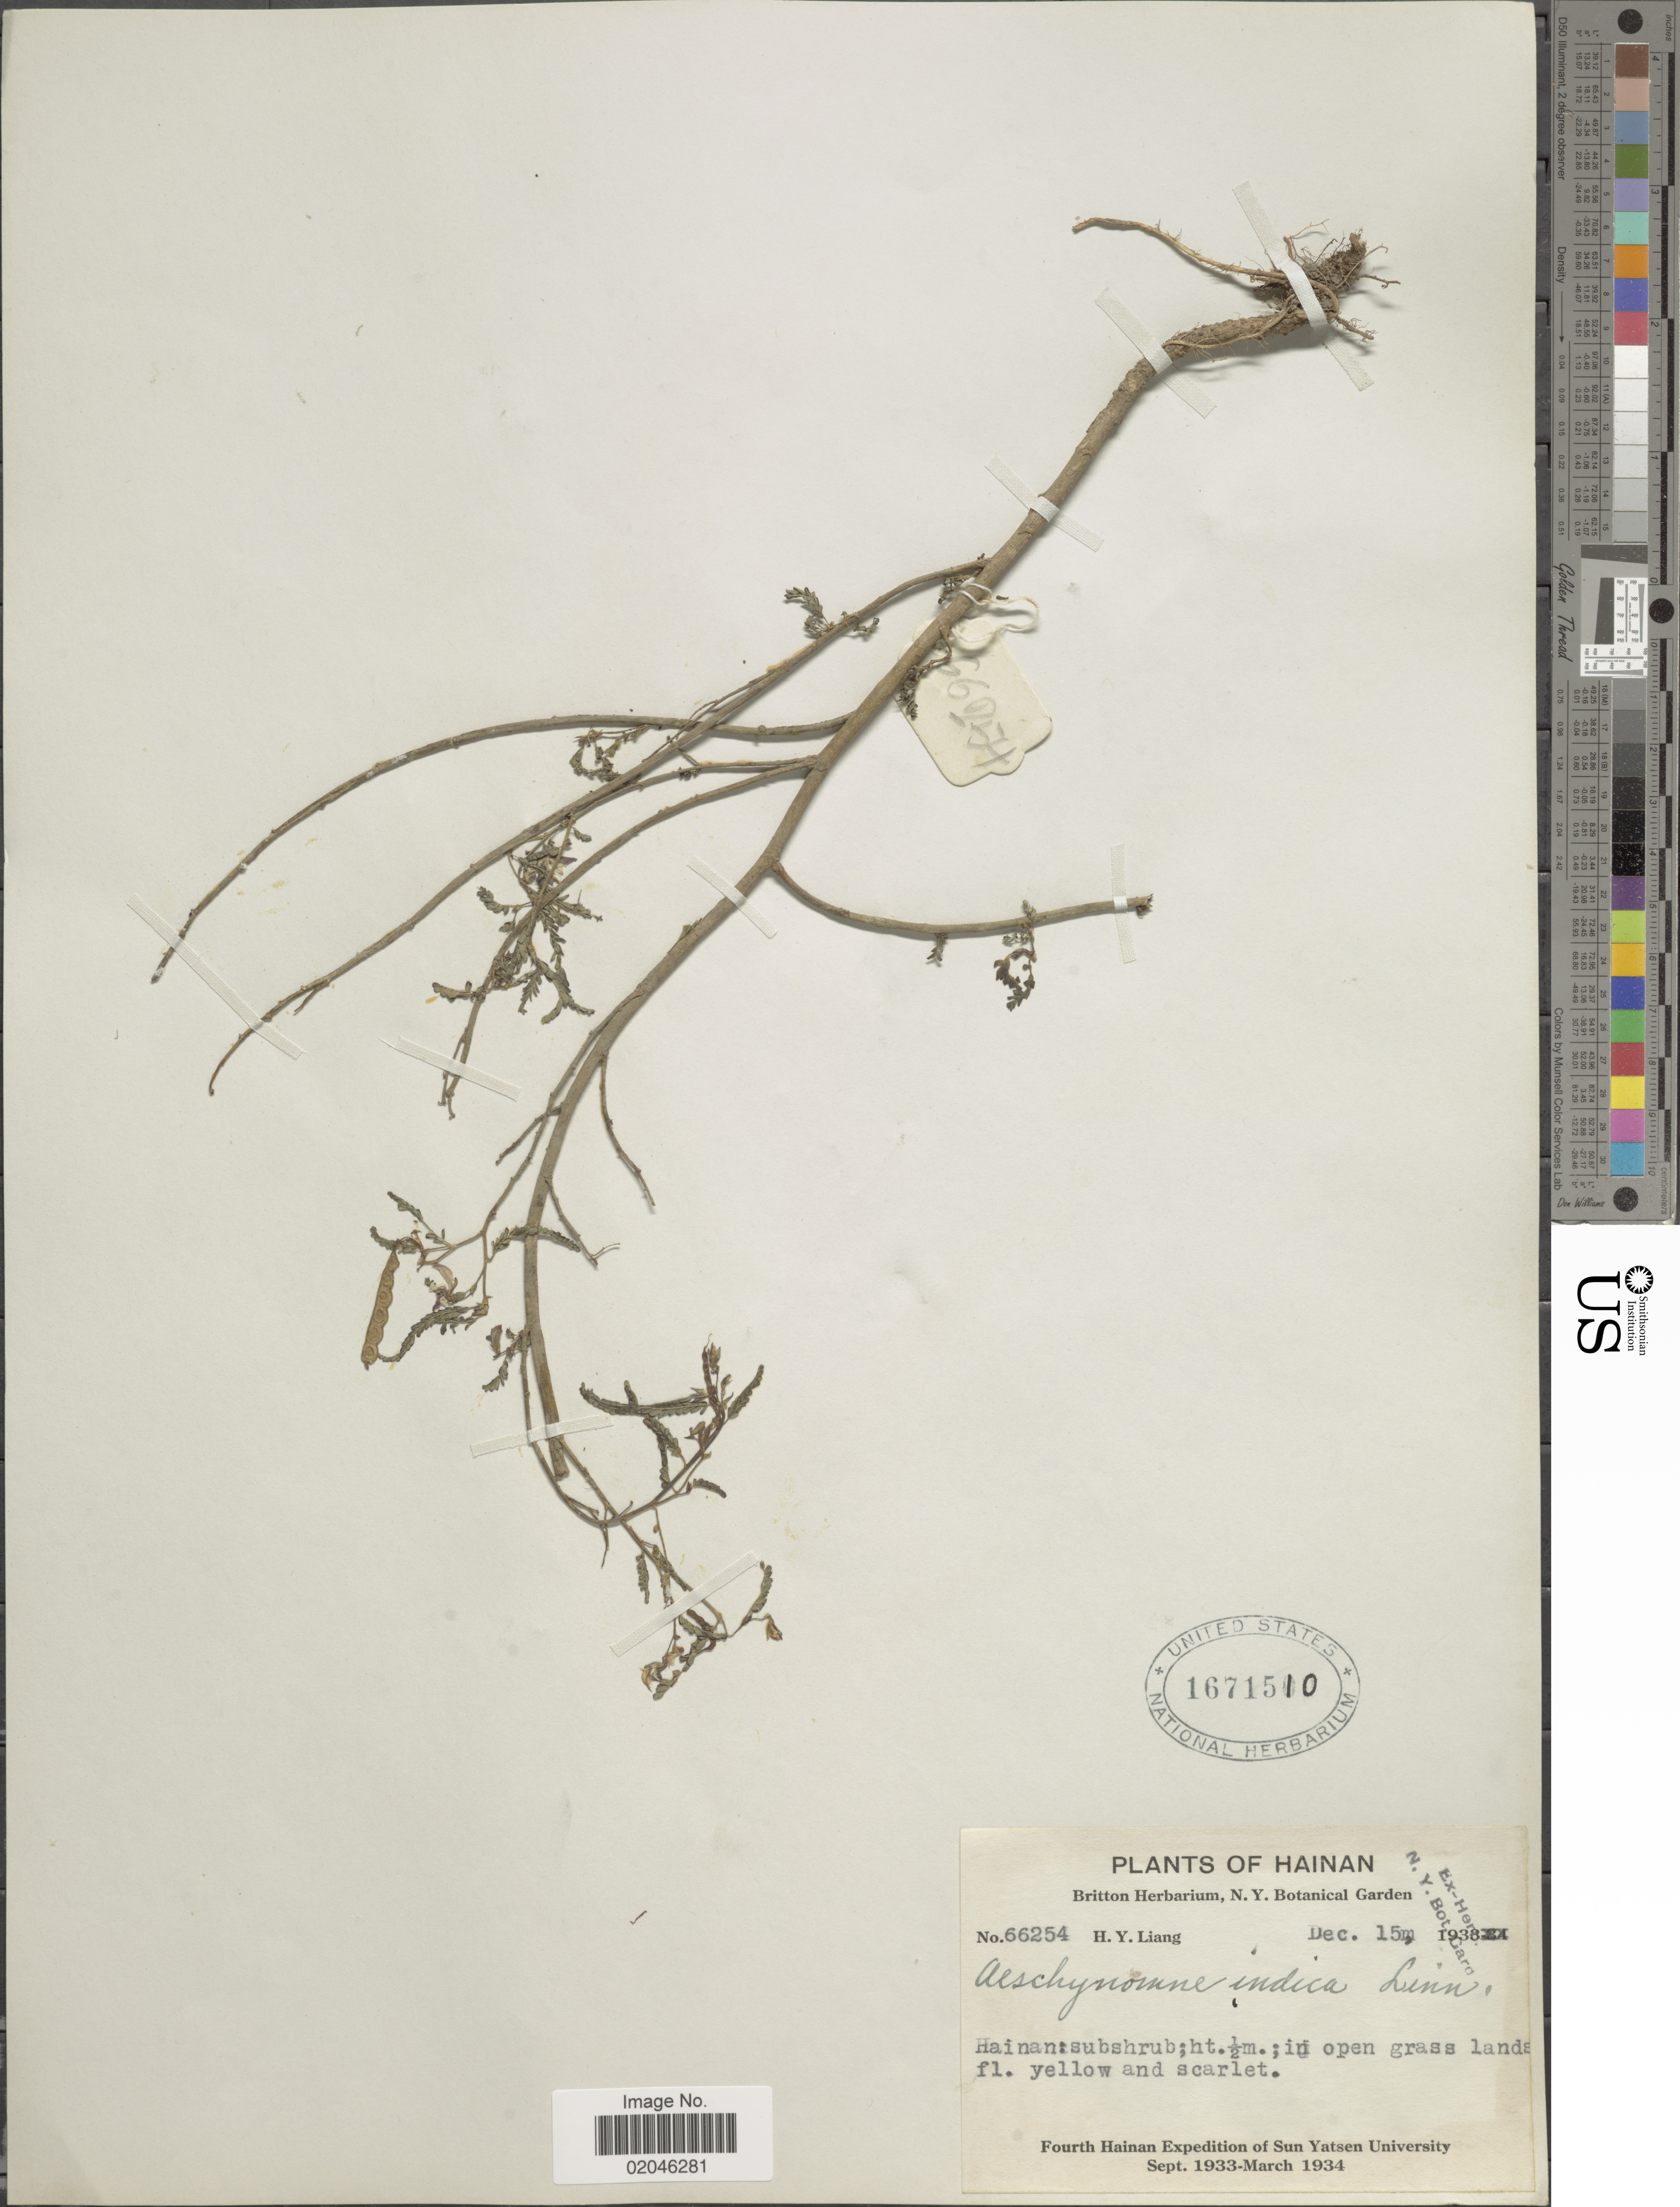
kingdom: Plantae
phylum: Tracheophyta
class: Magnoliopsida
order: Fabales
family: Fabaceae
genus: Aeschynomene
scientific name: Aeschynomene indica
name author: L.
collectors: H. Y. Liang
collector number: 66254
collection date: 1938-12-15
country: China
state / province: Hainan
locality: Open grass lands.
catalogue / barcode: US 1671510